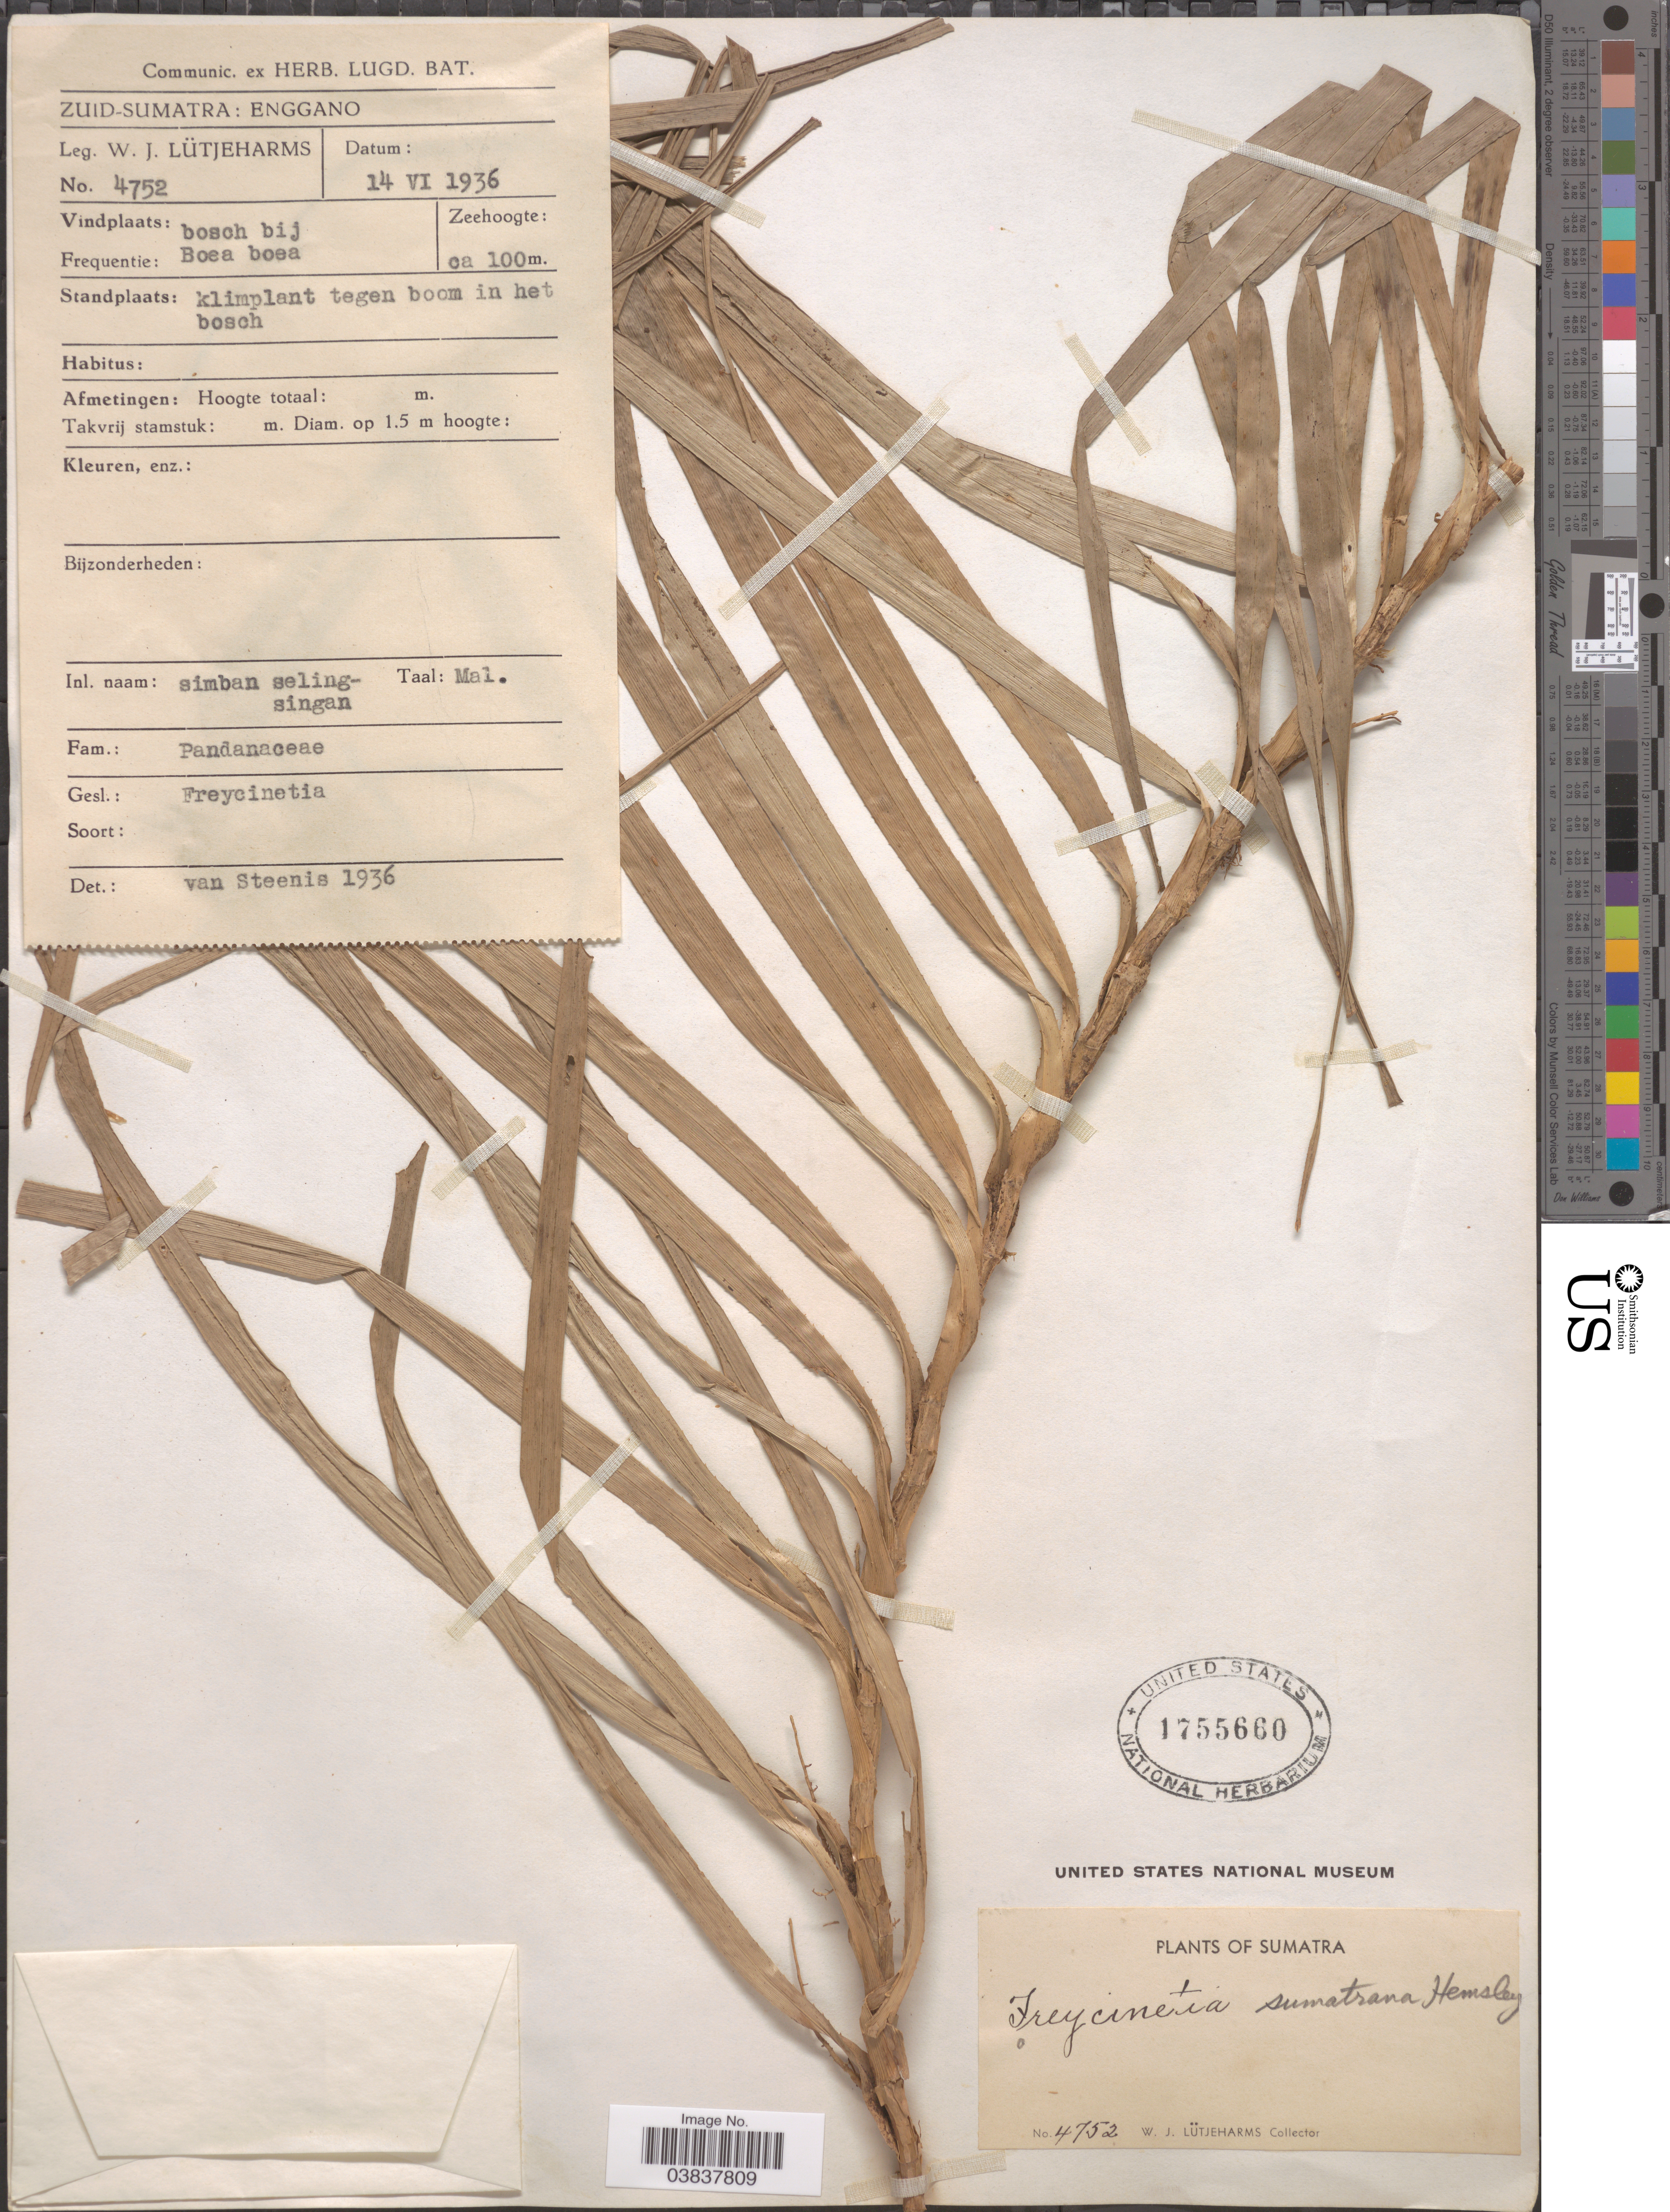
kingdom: Plantae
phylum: Tracheophyta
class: Liliopsida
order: Pandanales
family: Pandanaceae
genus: Freycinetia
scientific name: Freycinetia sumatrana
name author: Hemsl.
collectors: W. Lütjeharms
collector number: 4752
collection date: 1936-06-14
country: Indonesia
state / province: Sumatra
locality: Zuid-Sumatra: Enggano.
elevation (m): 100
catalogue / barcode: US 1755660